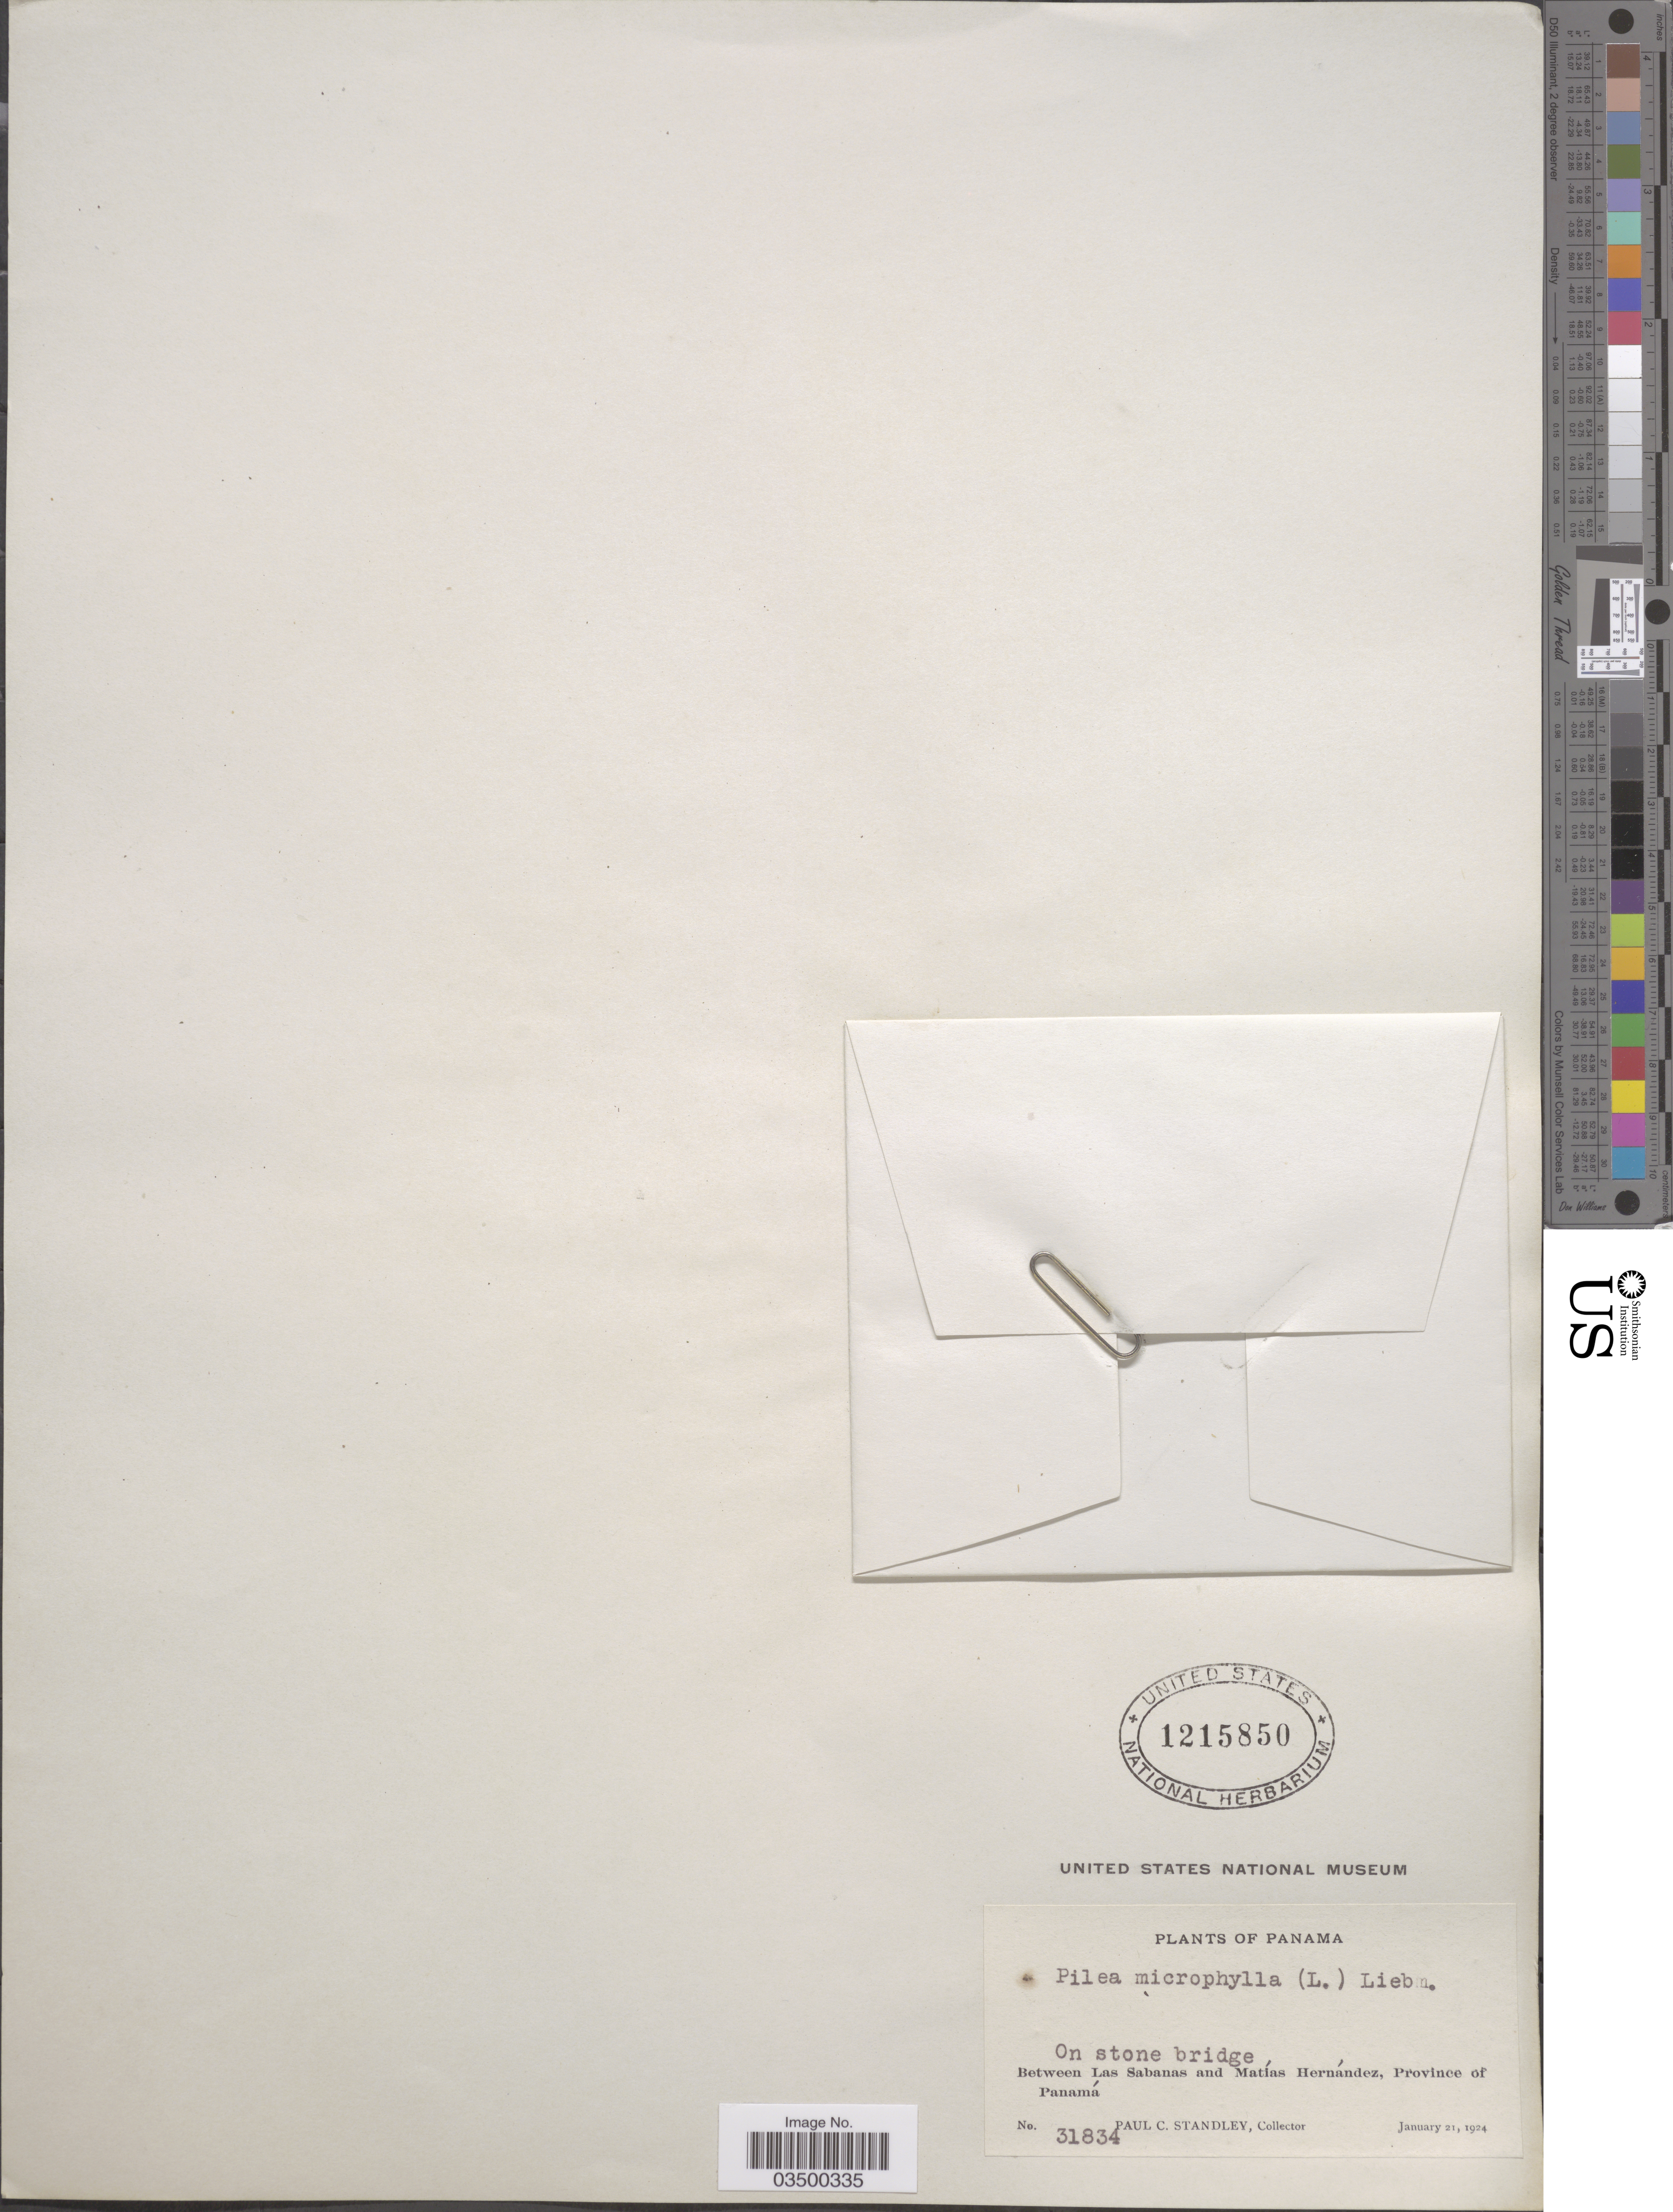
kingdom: Plantae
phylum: Tracheophyta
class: Magnoliopsida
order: Rosales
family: Urticaceae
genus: Pilea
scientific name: Pilea microphylla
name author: (L.) Liebm.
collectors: P. C. Standley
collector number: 31834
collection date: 1924-01-21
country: Panama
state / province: Panamá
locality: On stone bridge. Between Las Sabanas and Matías Hernández.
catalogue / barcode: US 1215850